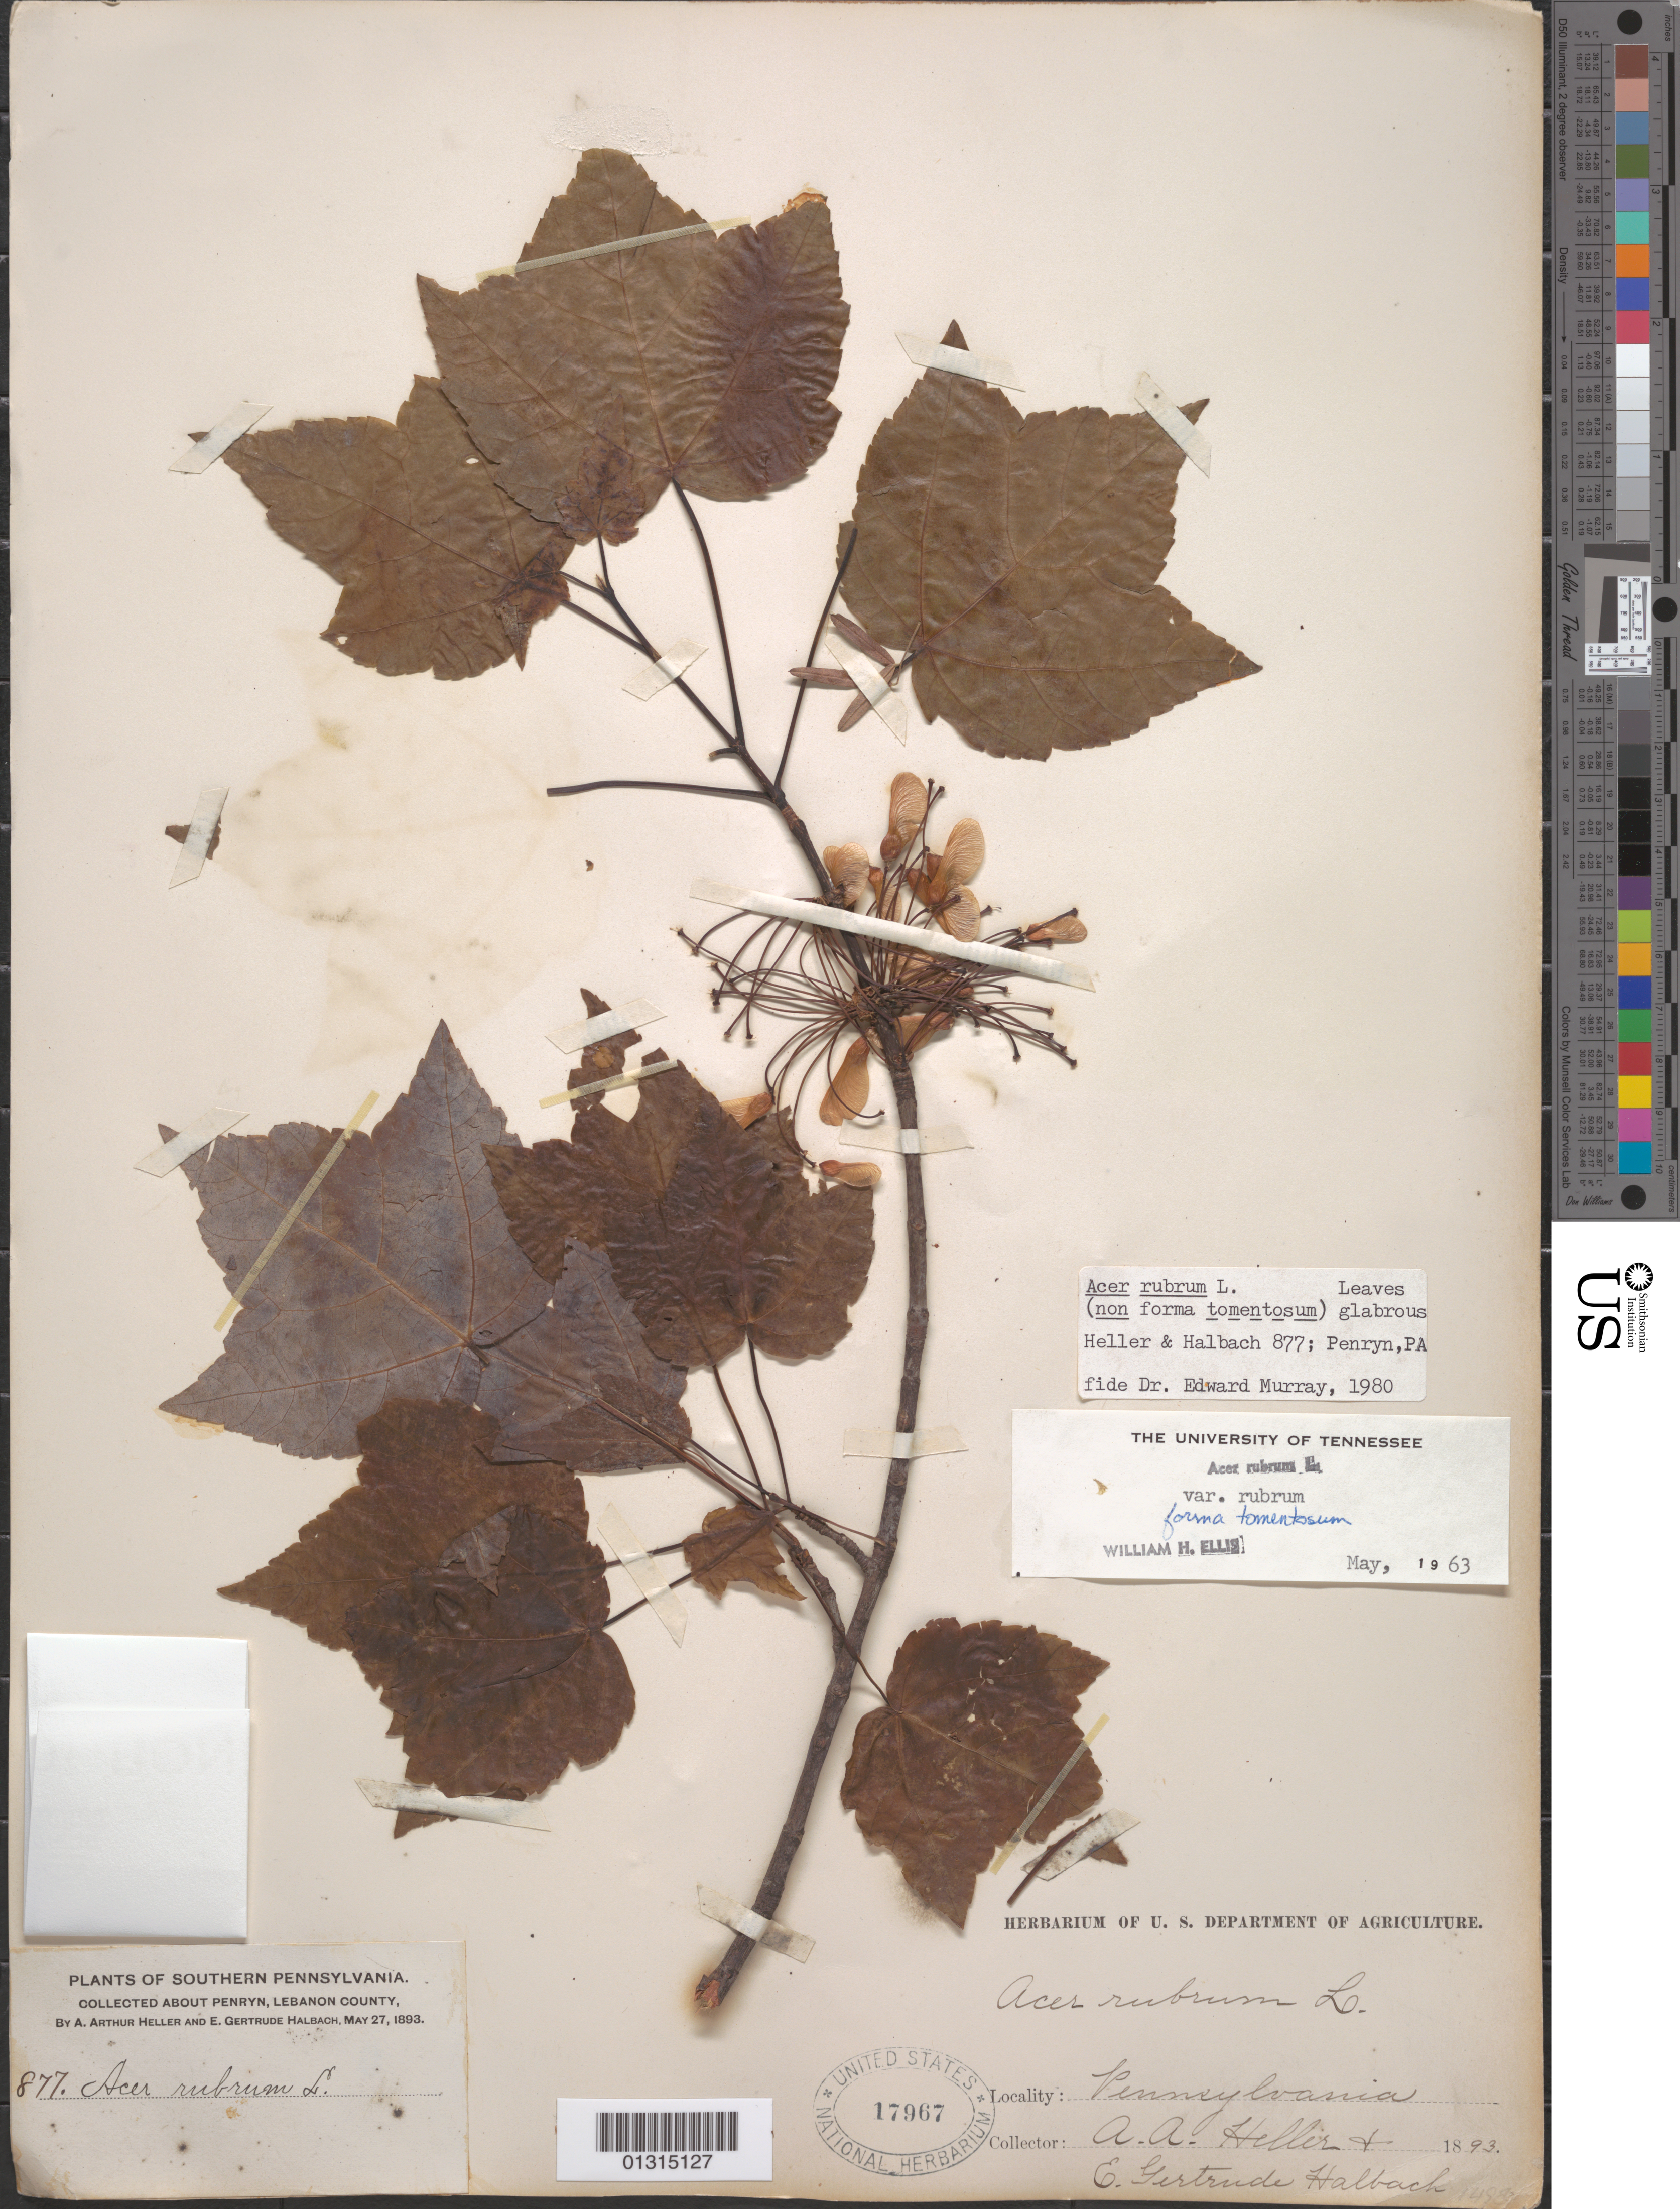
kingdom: Plantae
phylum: Tracheophyta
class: Magnoliopsida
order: Sapindales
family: Sapindaceae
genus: Acer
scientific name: Acer rubrum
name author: L.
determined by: Ellis, W. H.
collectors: A. A. Heller & E. G. Halbach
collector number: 877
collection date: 1893-05-27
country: United States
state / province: Pennsylvania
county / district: Lebanon County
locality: Lebanon County, about Penryn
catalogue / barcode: US 17967